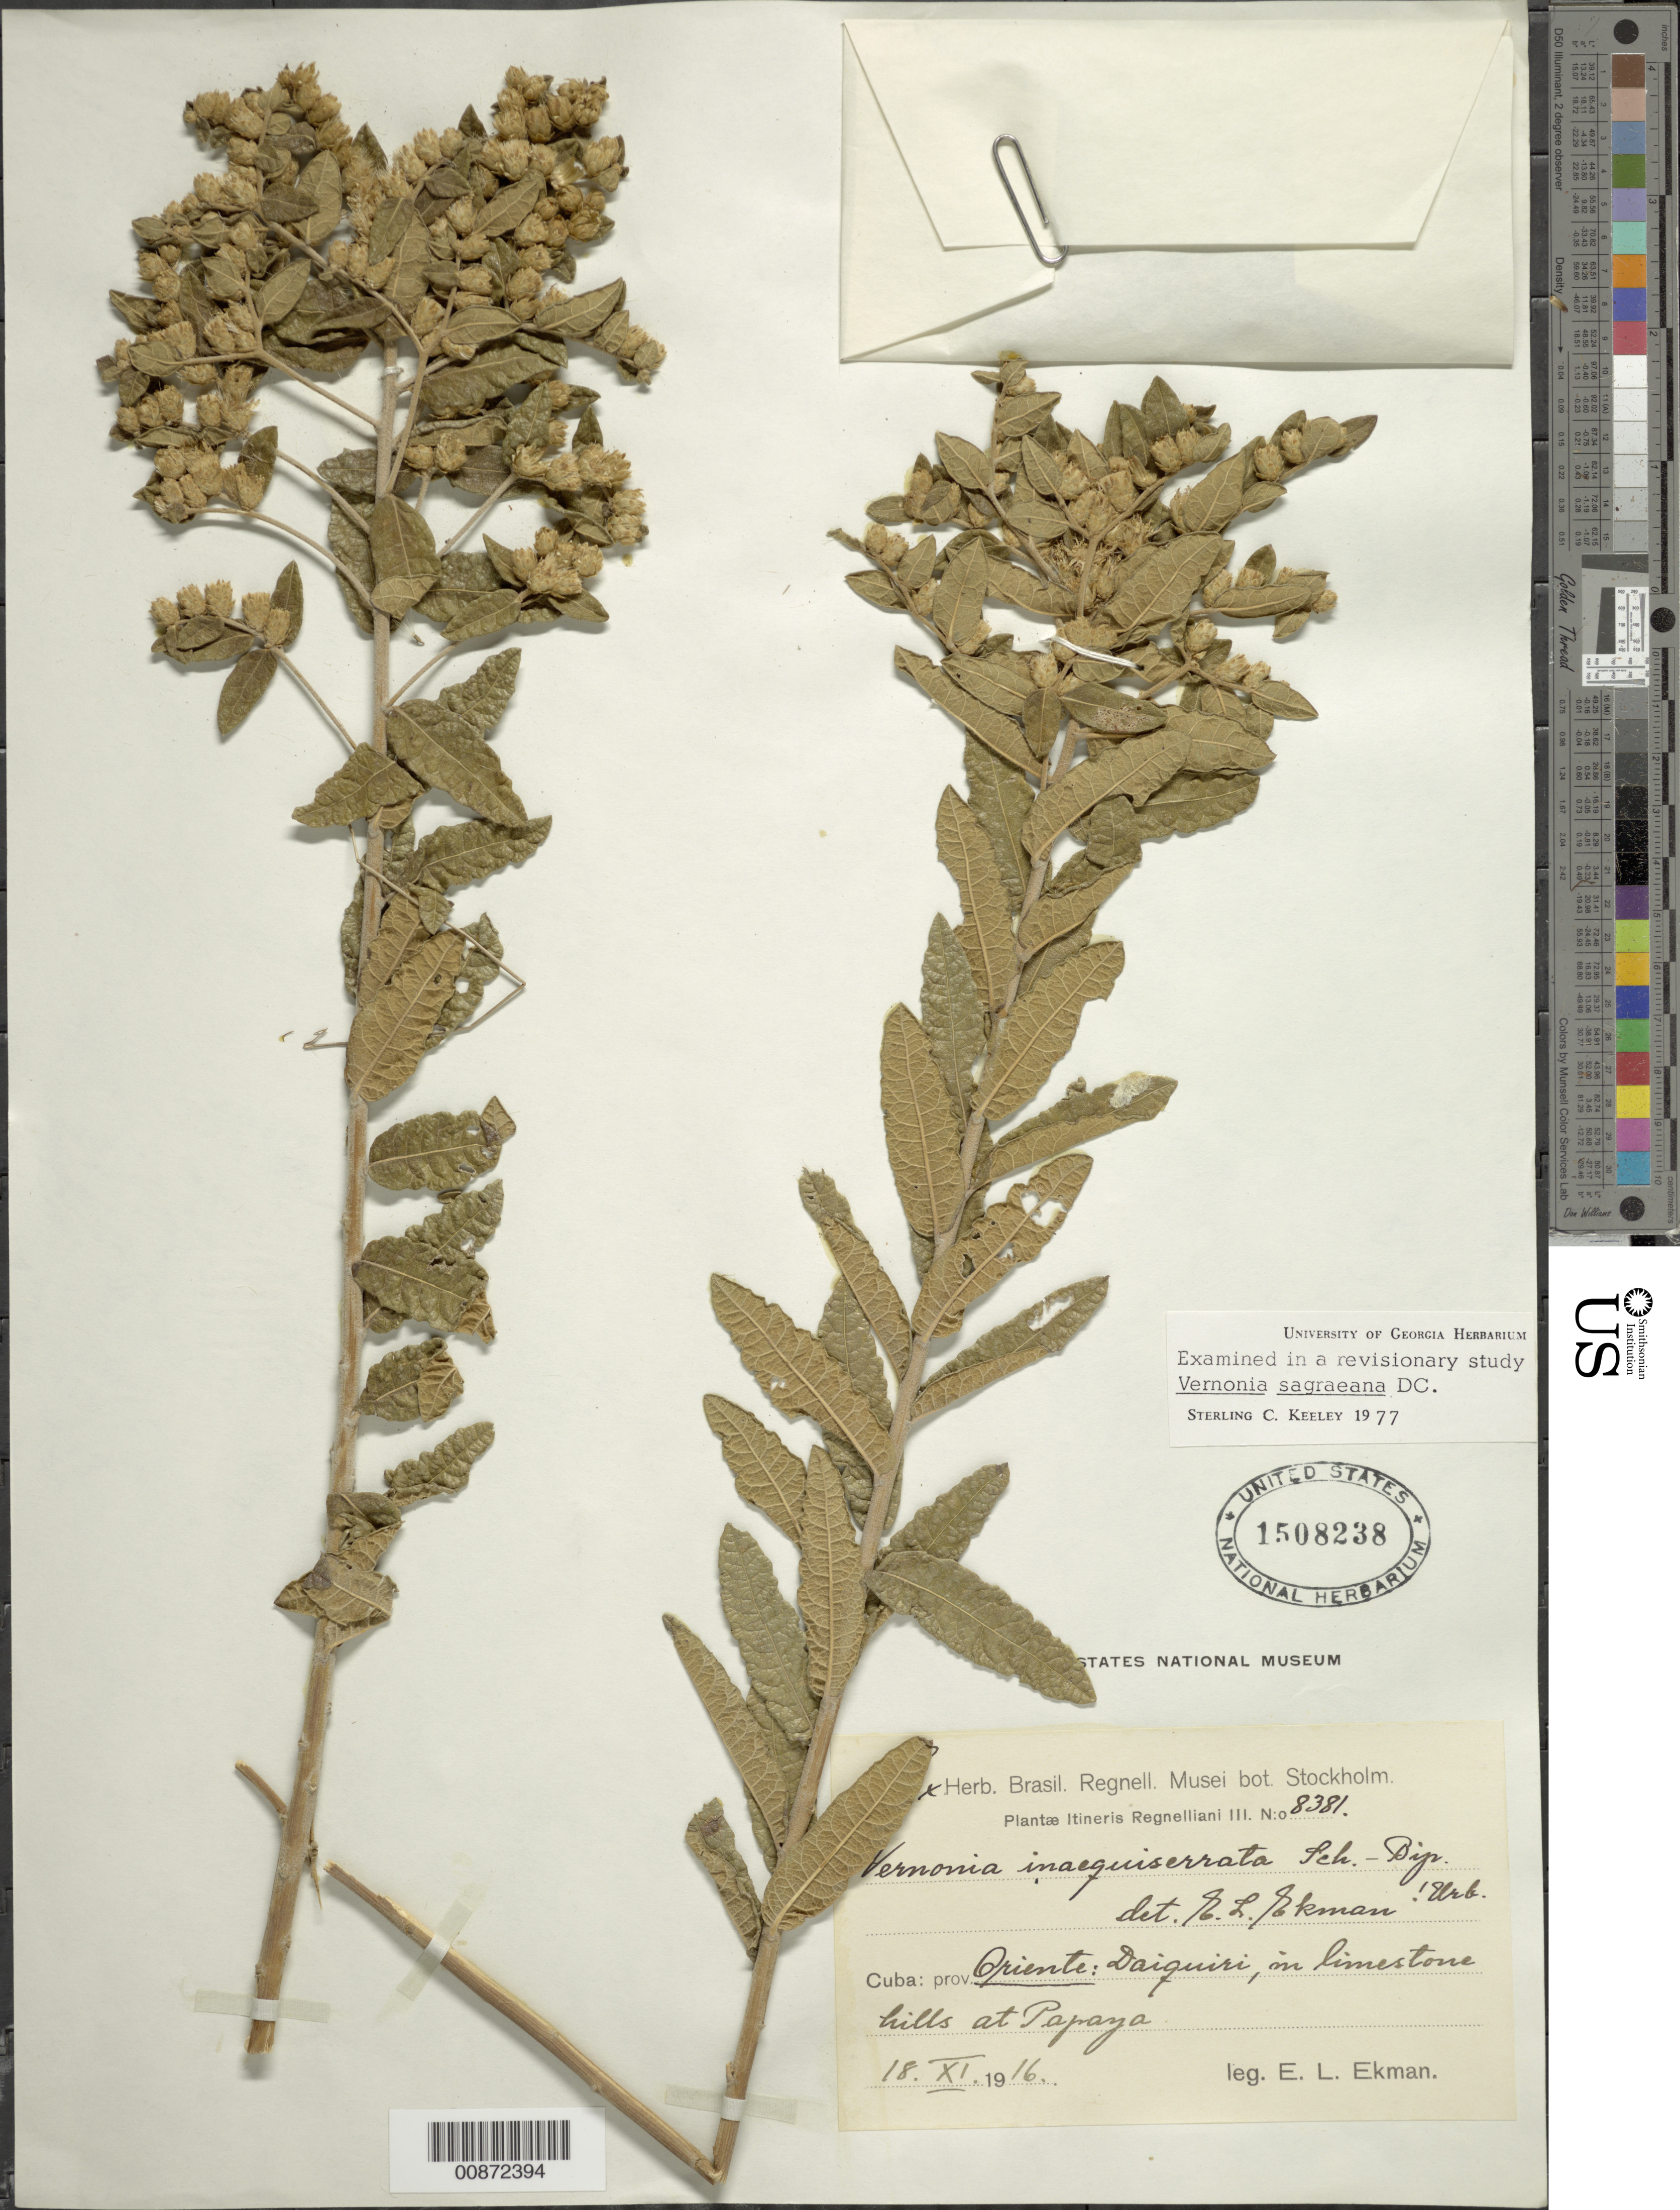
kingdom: Plantae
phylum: Tracheophyta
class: Magnoliopsida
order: Asterales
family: Asteraceae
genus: Lepidaploa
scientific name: Lepidaploa sagraeana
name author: (DC.) H. Rob.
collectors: E. L. Ekman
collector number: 8381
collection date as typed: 18 Nov 1916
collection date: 1916-11-18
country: Cuba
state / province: Oriente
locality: Daiquiri, hills at Papaya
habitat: Limestone hills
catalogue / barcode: US 1508238